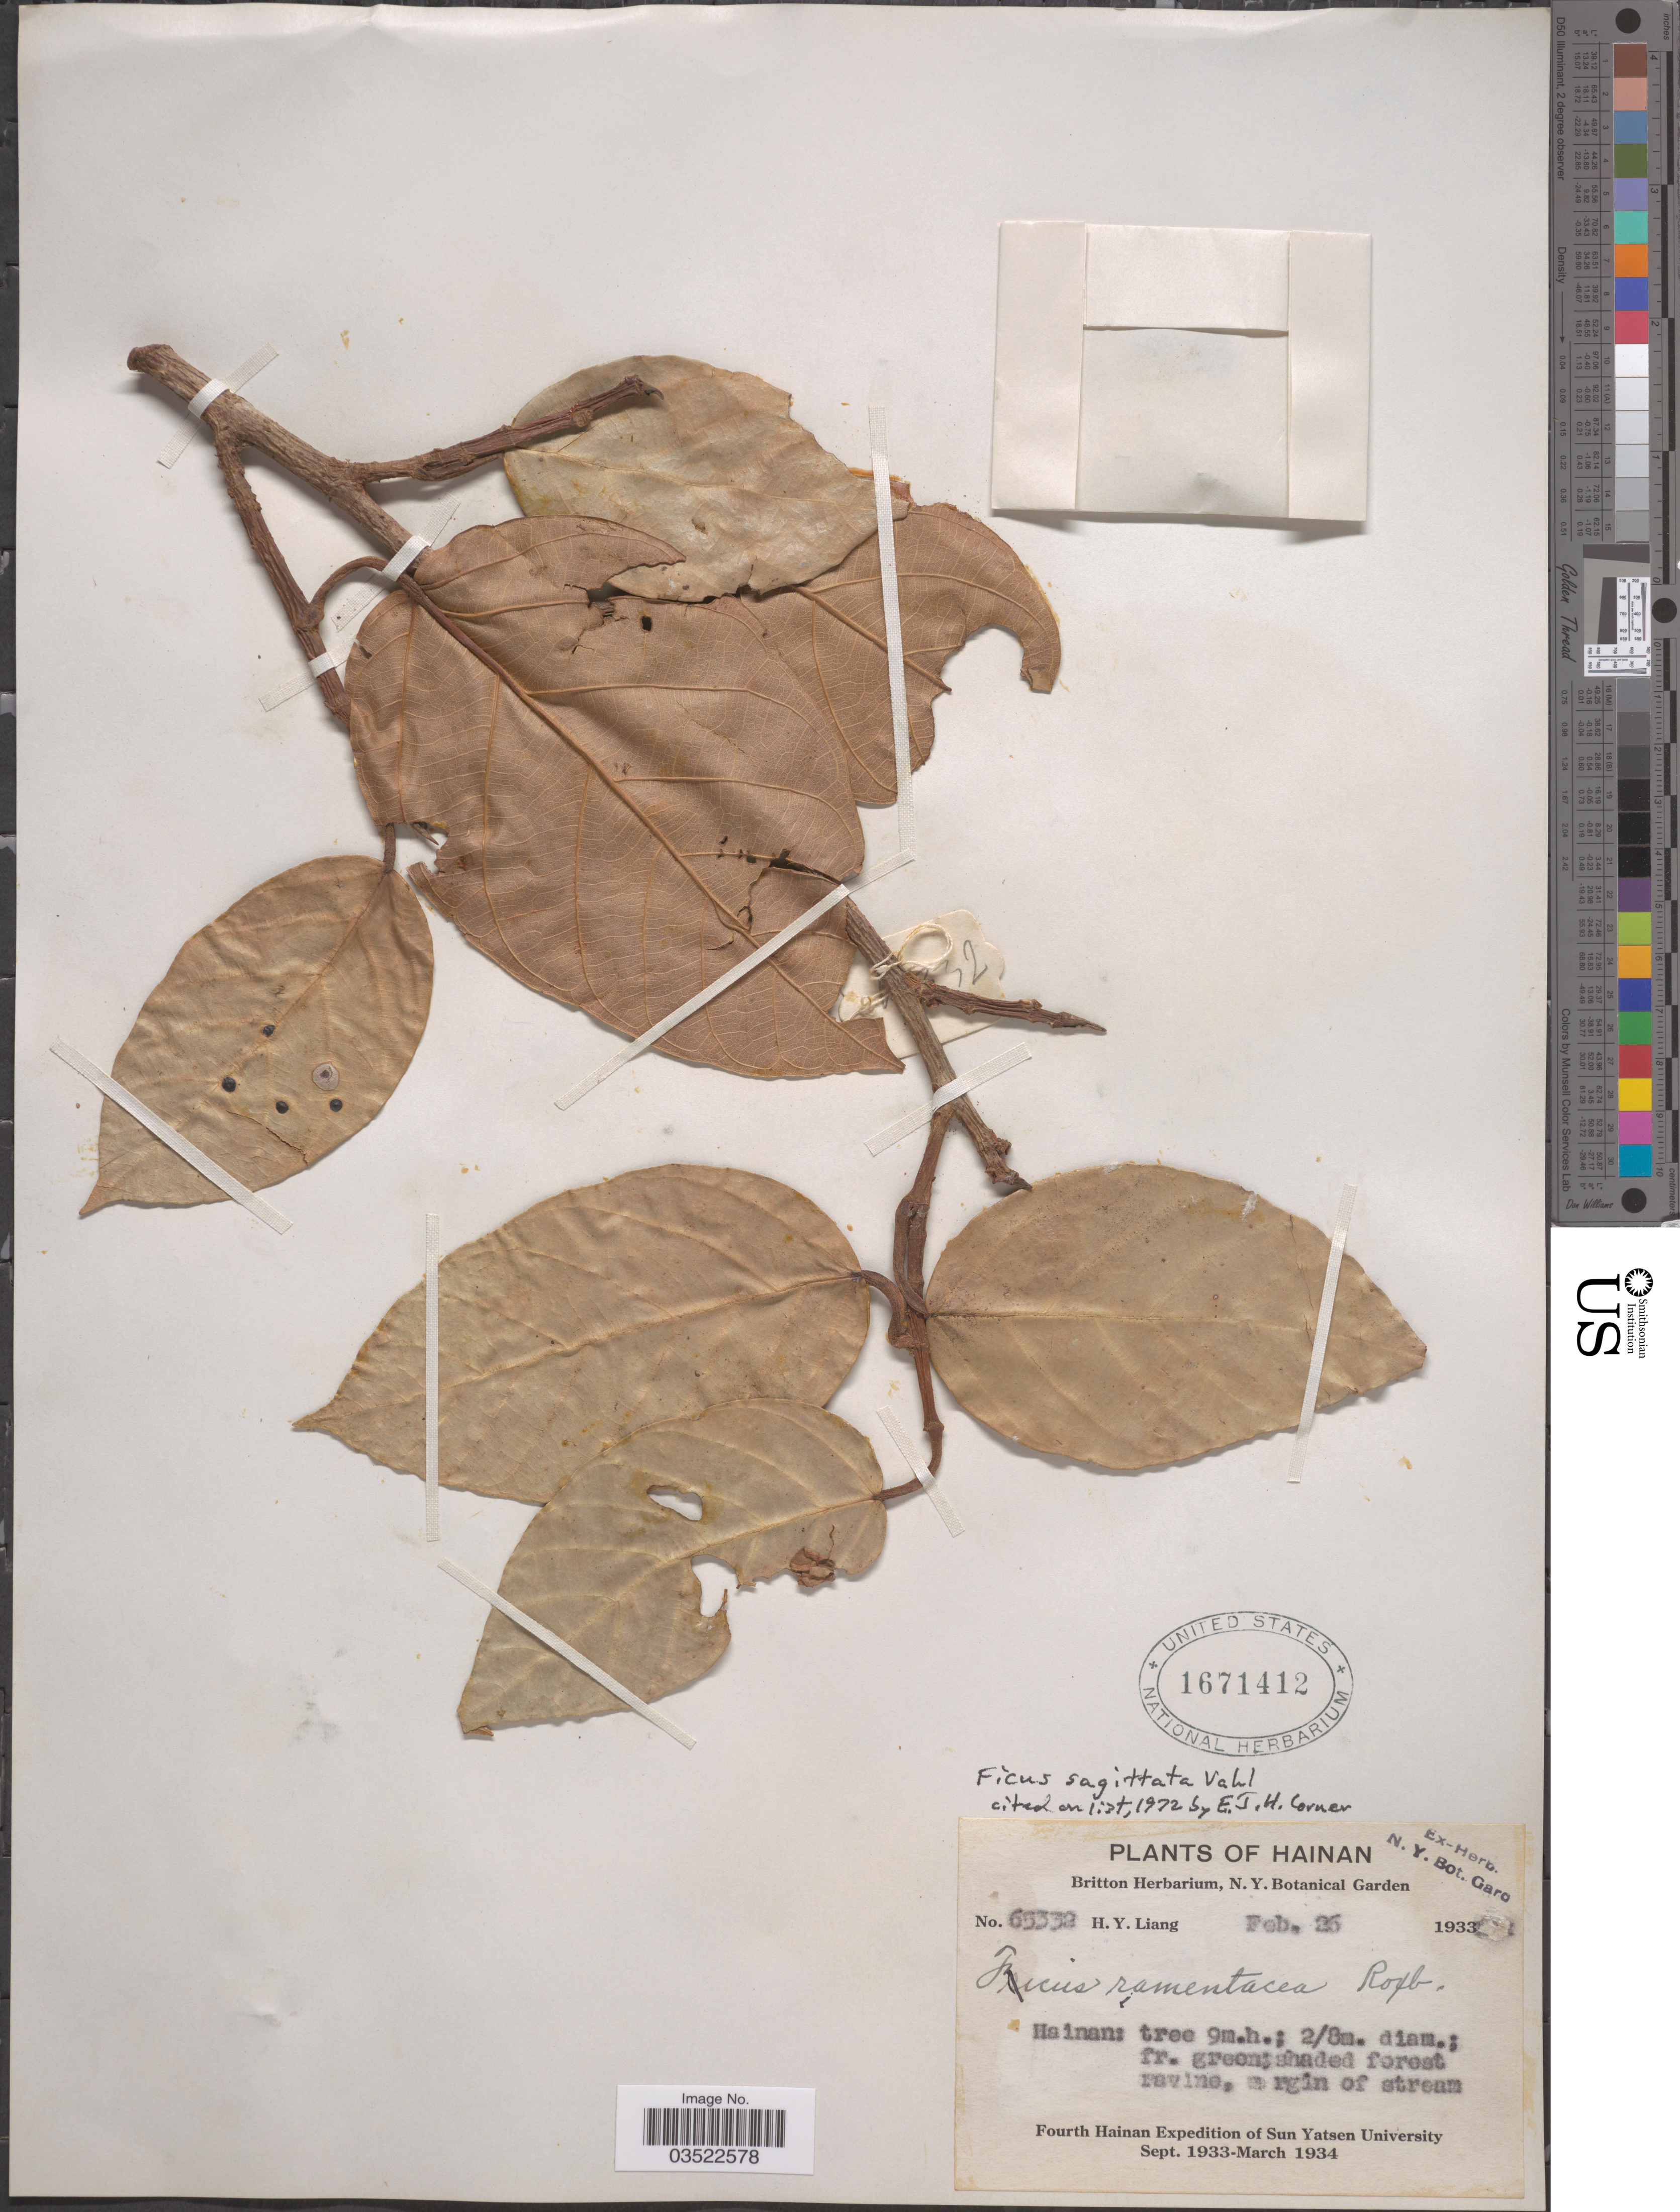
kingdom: Plantae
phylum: Tracheophyta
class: Magnoliopsida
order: Rosales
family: Moraceae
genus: Ficus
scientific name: Ficus sagittata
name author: Vahl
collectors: H. Y. Liang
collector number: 65332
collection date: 1933-02-26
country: China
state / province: Hainan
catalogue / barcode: US 1671412